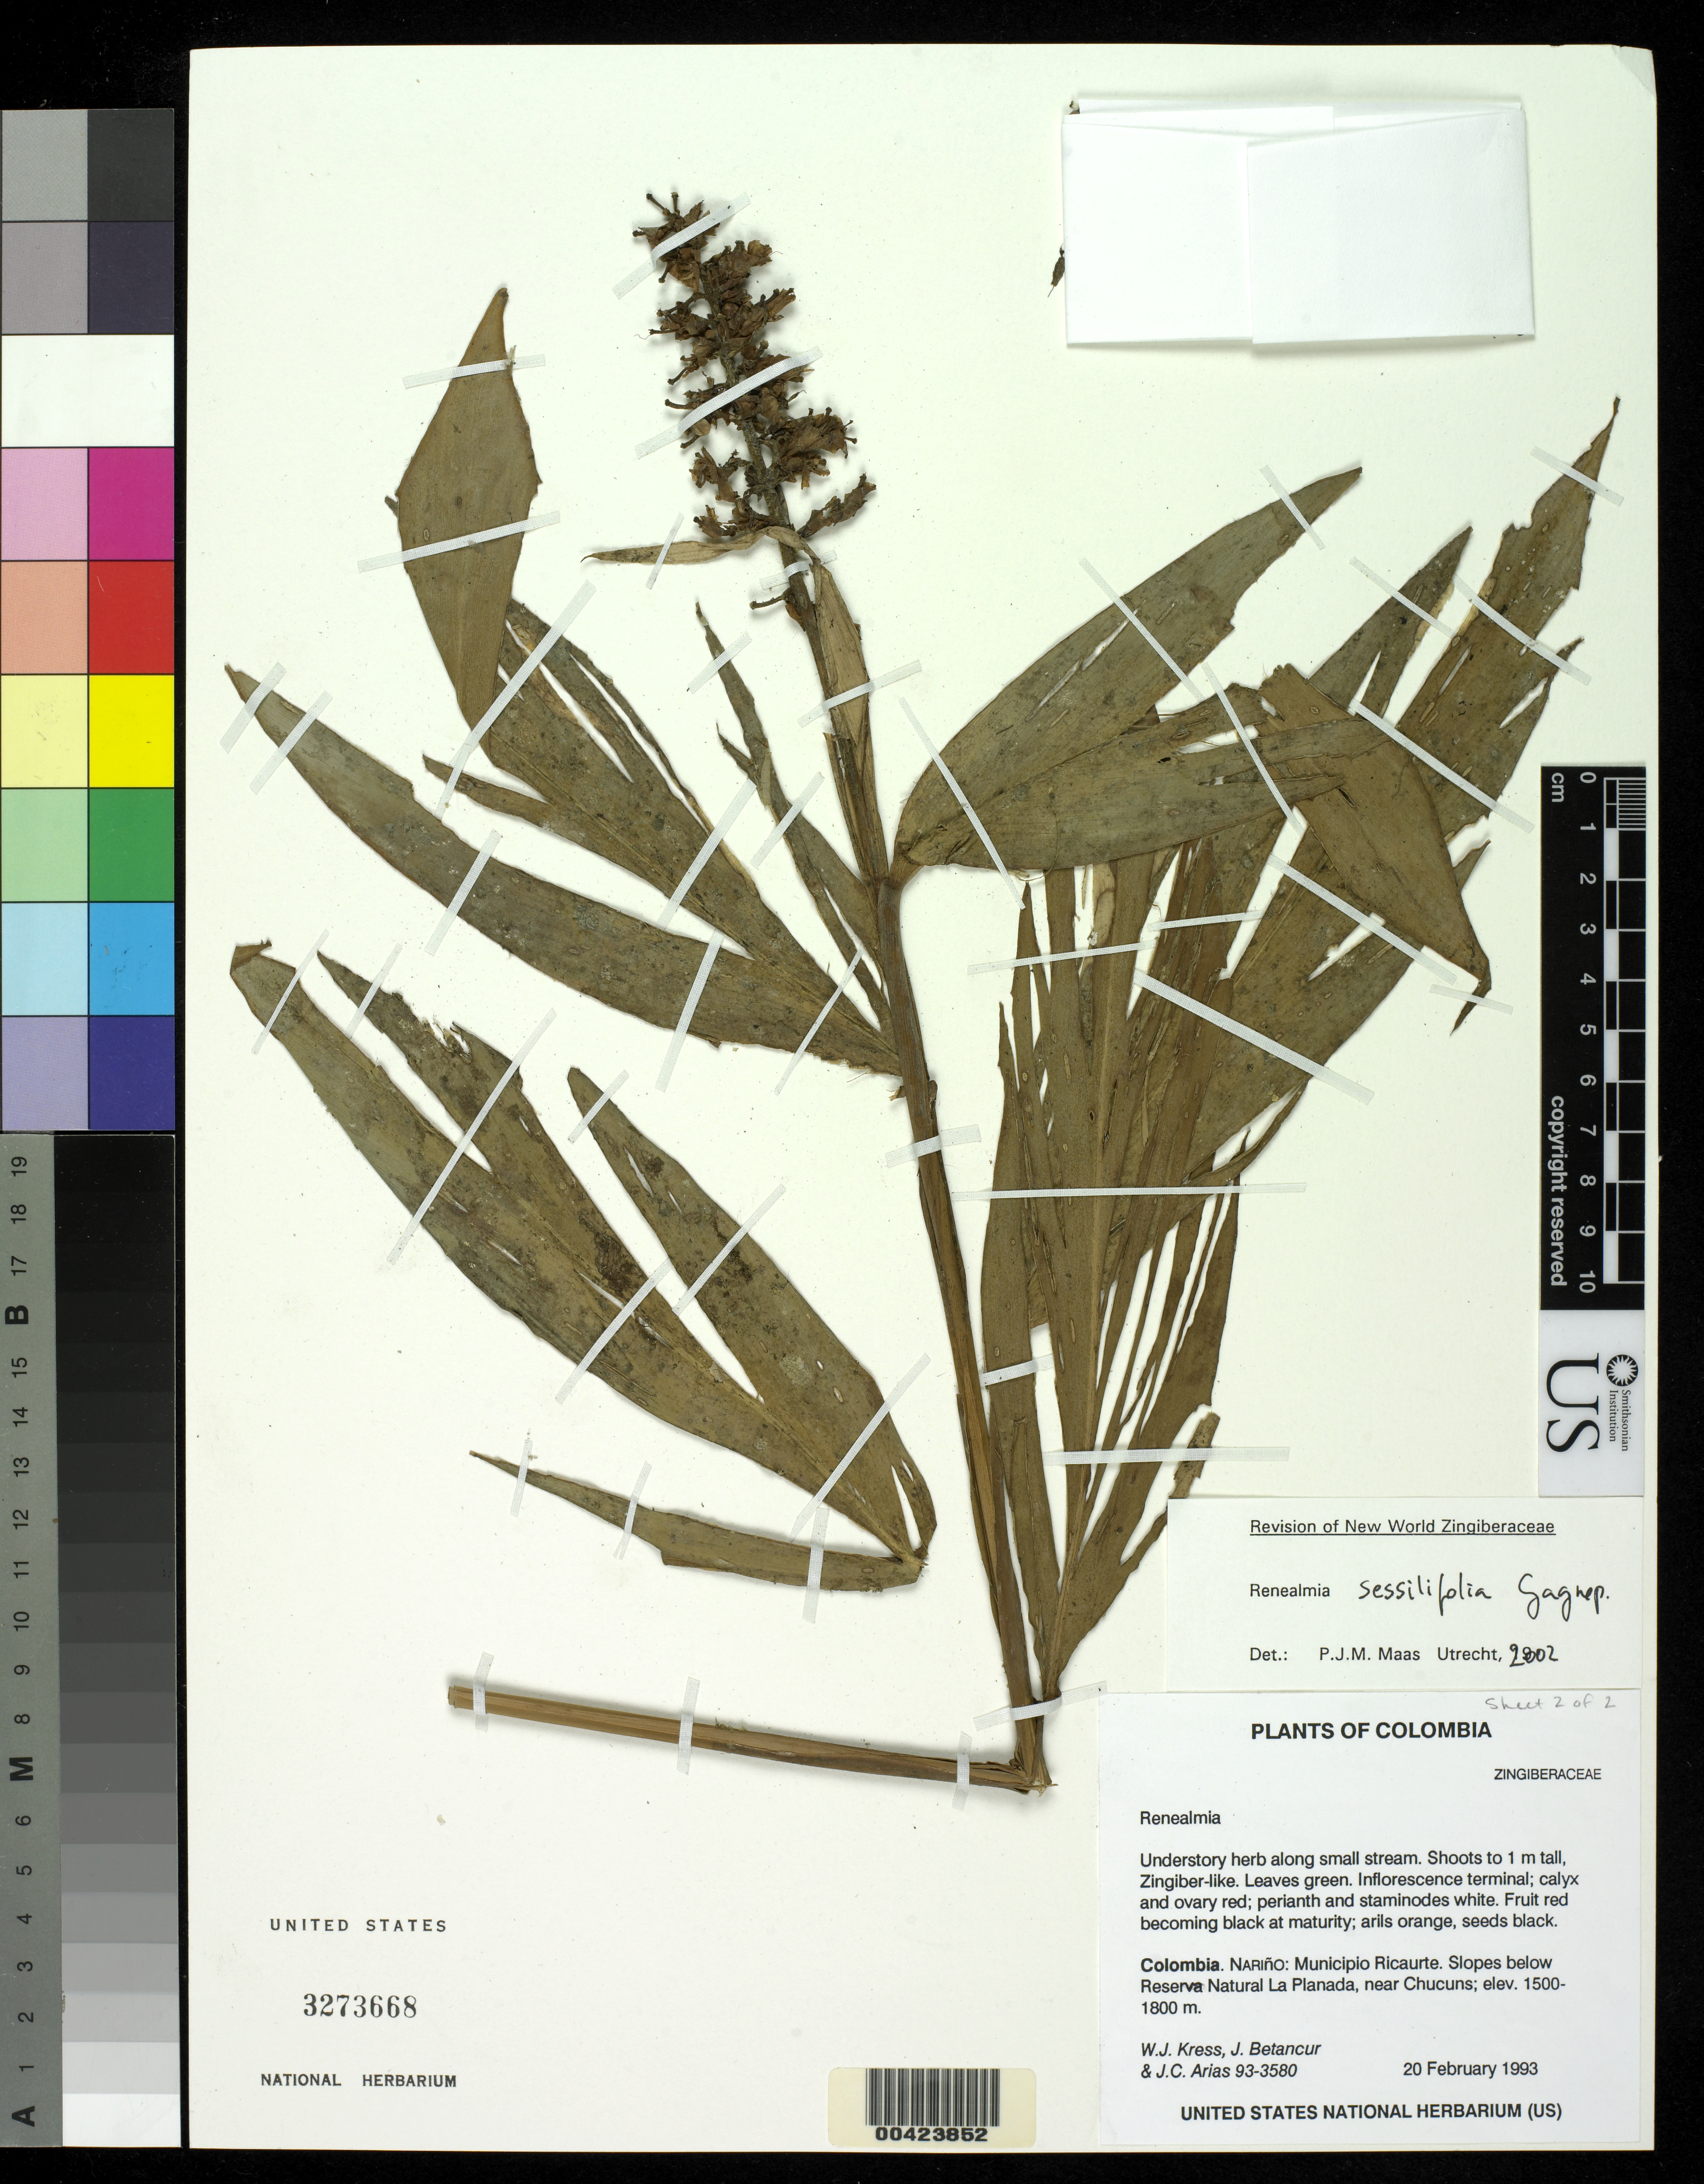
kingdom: Plantae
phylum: Tracheophyta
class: Liliopsida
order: Zingiberales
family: Zingiberaceae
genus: Renealmia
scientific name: Renealmia sessilifolia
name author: Gagnep.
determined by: Maas, Paul J. M.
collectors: W. J. Kress, J. C. Betancur & J. C. Arias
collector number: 93-3580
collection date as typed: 20 Feb 1993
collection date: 1993-02-20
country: Colombia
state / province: Nariño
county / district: Ricaurte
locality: Chucuns, near; below Reserva Natural la Planada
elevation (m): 1500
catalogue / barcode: US 3273668